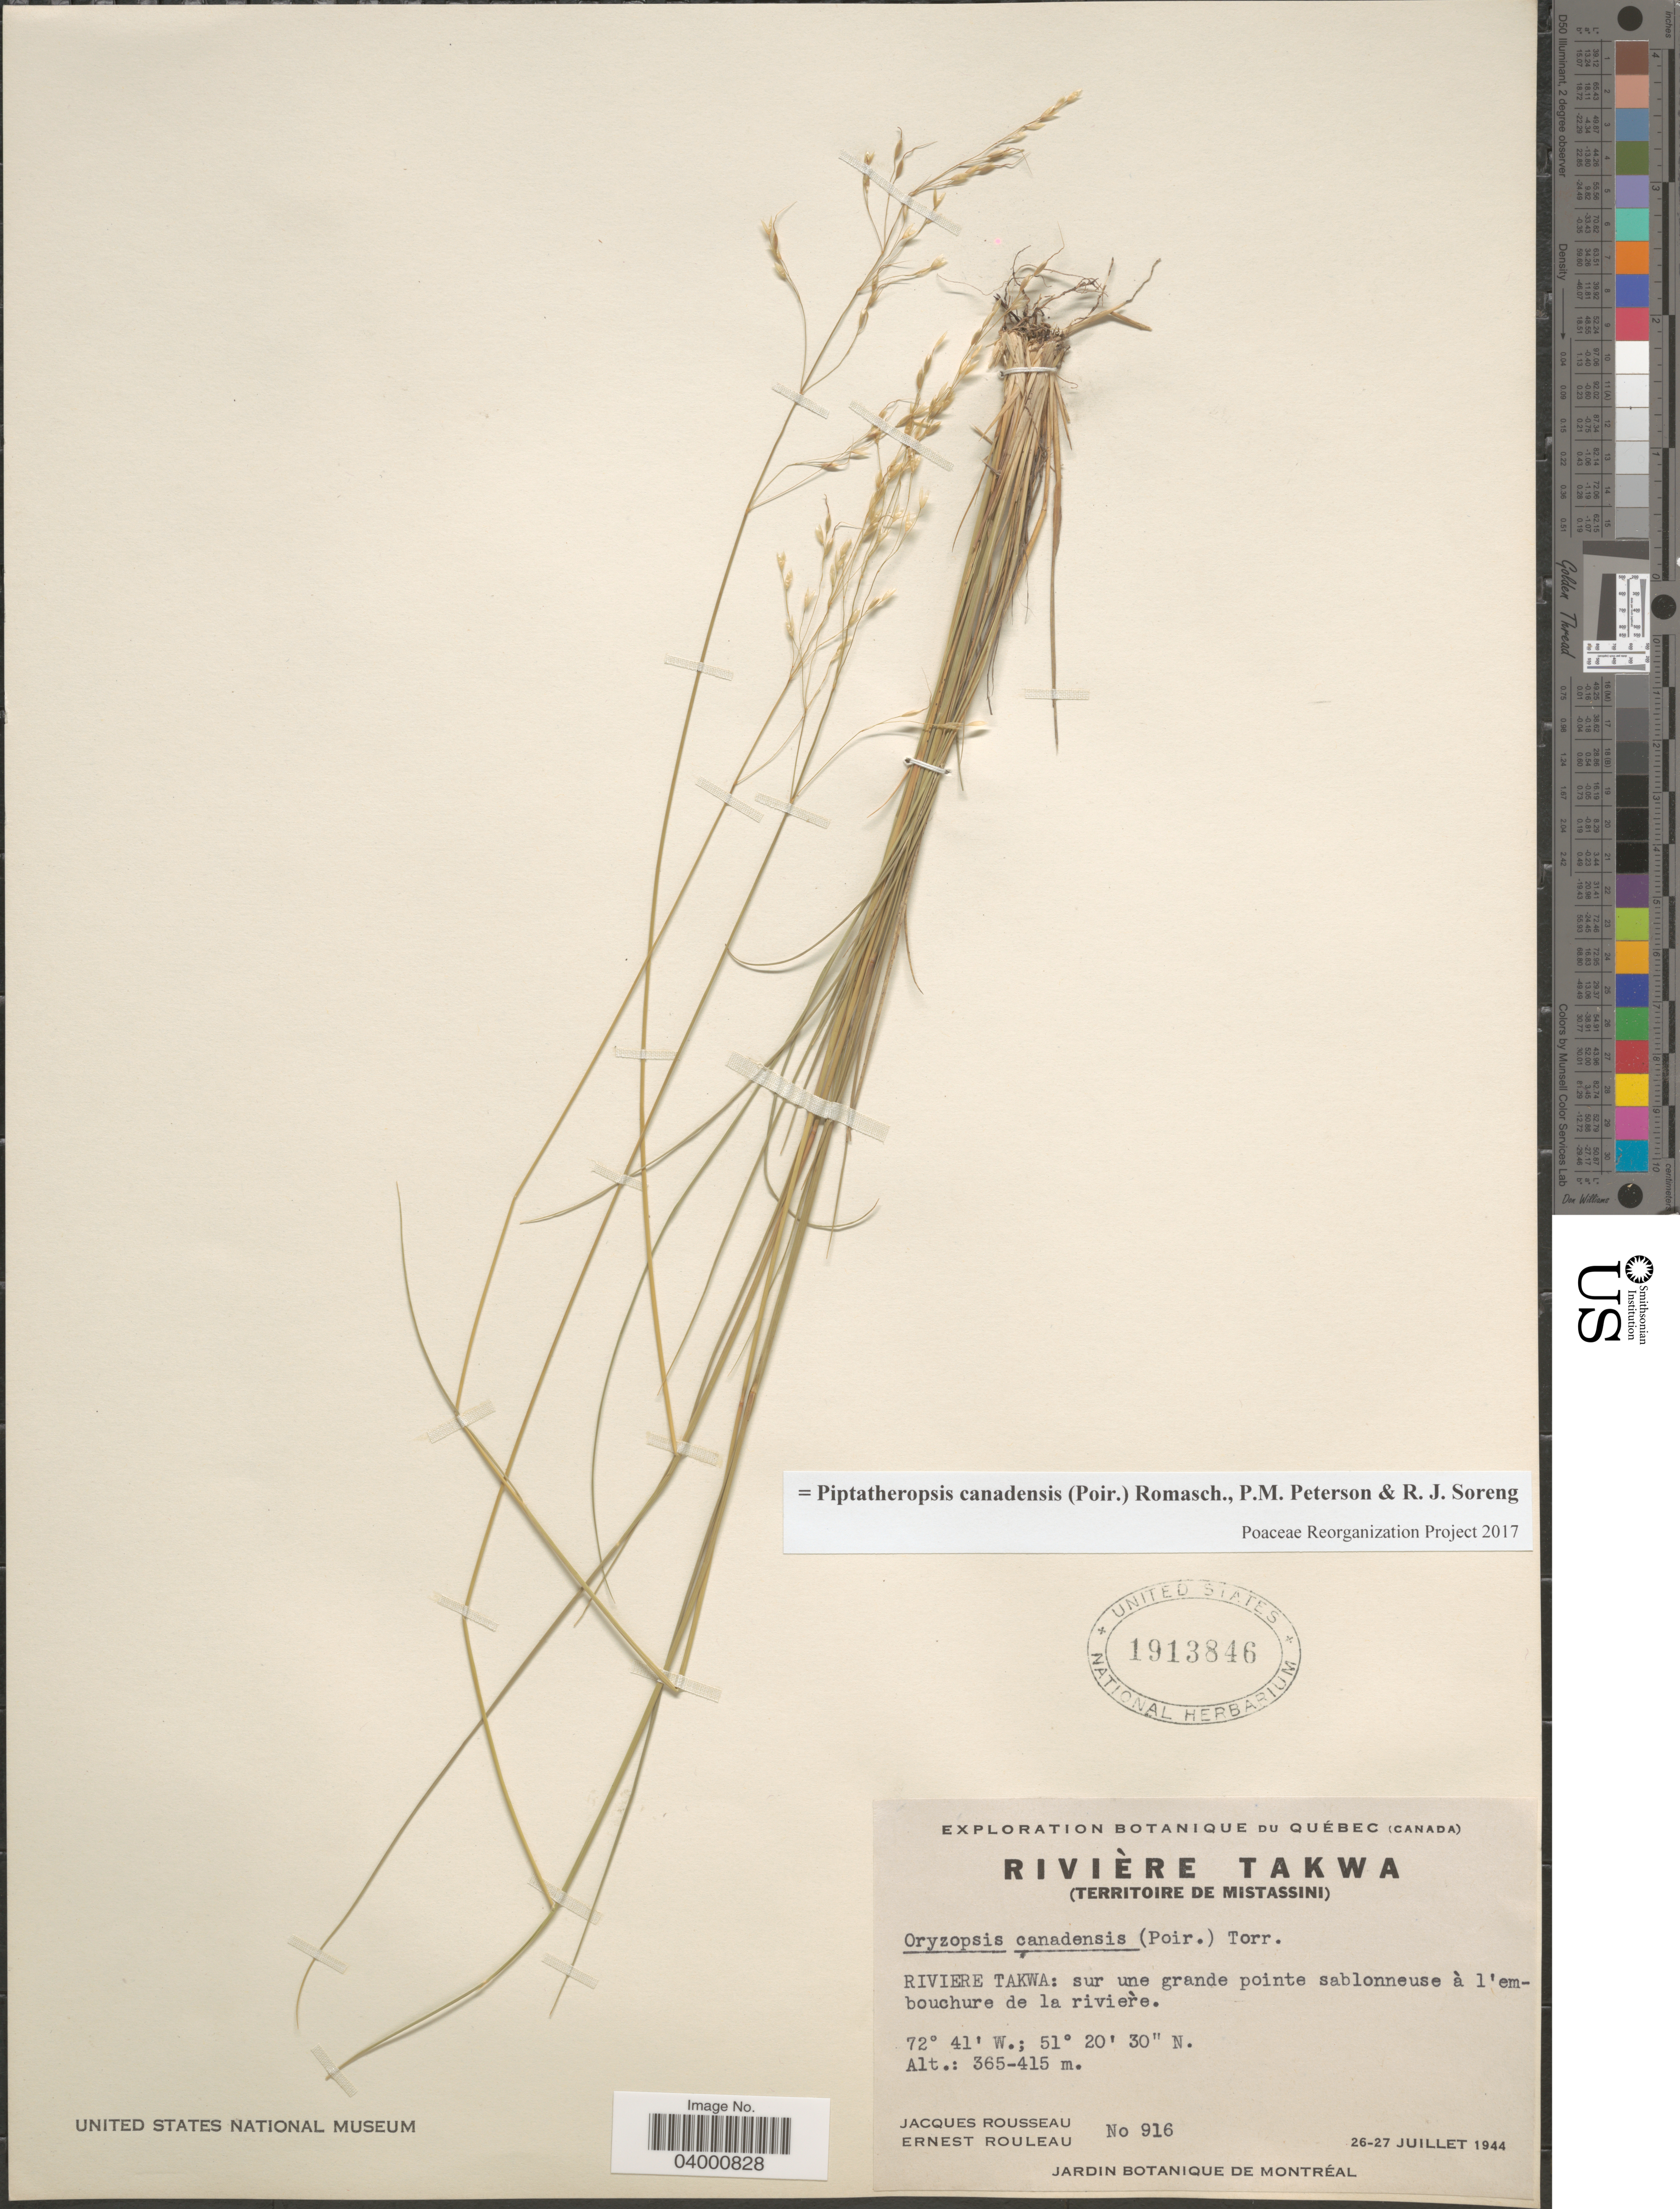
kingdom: Plantae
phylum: Tracheophyta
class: Liliopsida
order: Poales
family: Poaceae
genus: Piptatheropsis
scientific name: Piptatheropsis canadensis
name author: (Poir.) Romasch. et al.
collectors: J. Rousseau & J. Rouleau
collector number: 916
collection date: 1944-07-26/1944-07-27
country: Canada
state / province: Quebec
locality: Rivière Takwa (Territoire de Mistassini). Riviere Takwa: sur une grande pointe sablonneuse à l'embouchure de la rivière.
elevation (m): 365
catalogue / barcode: US 1913846